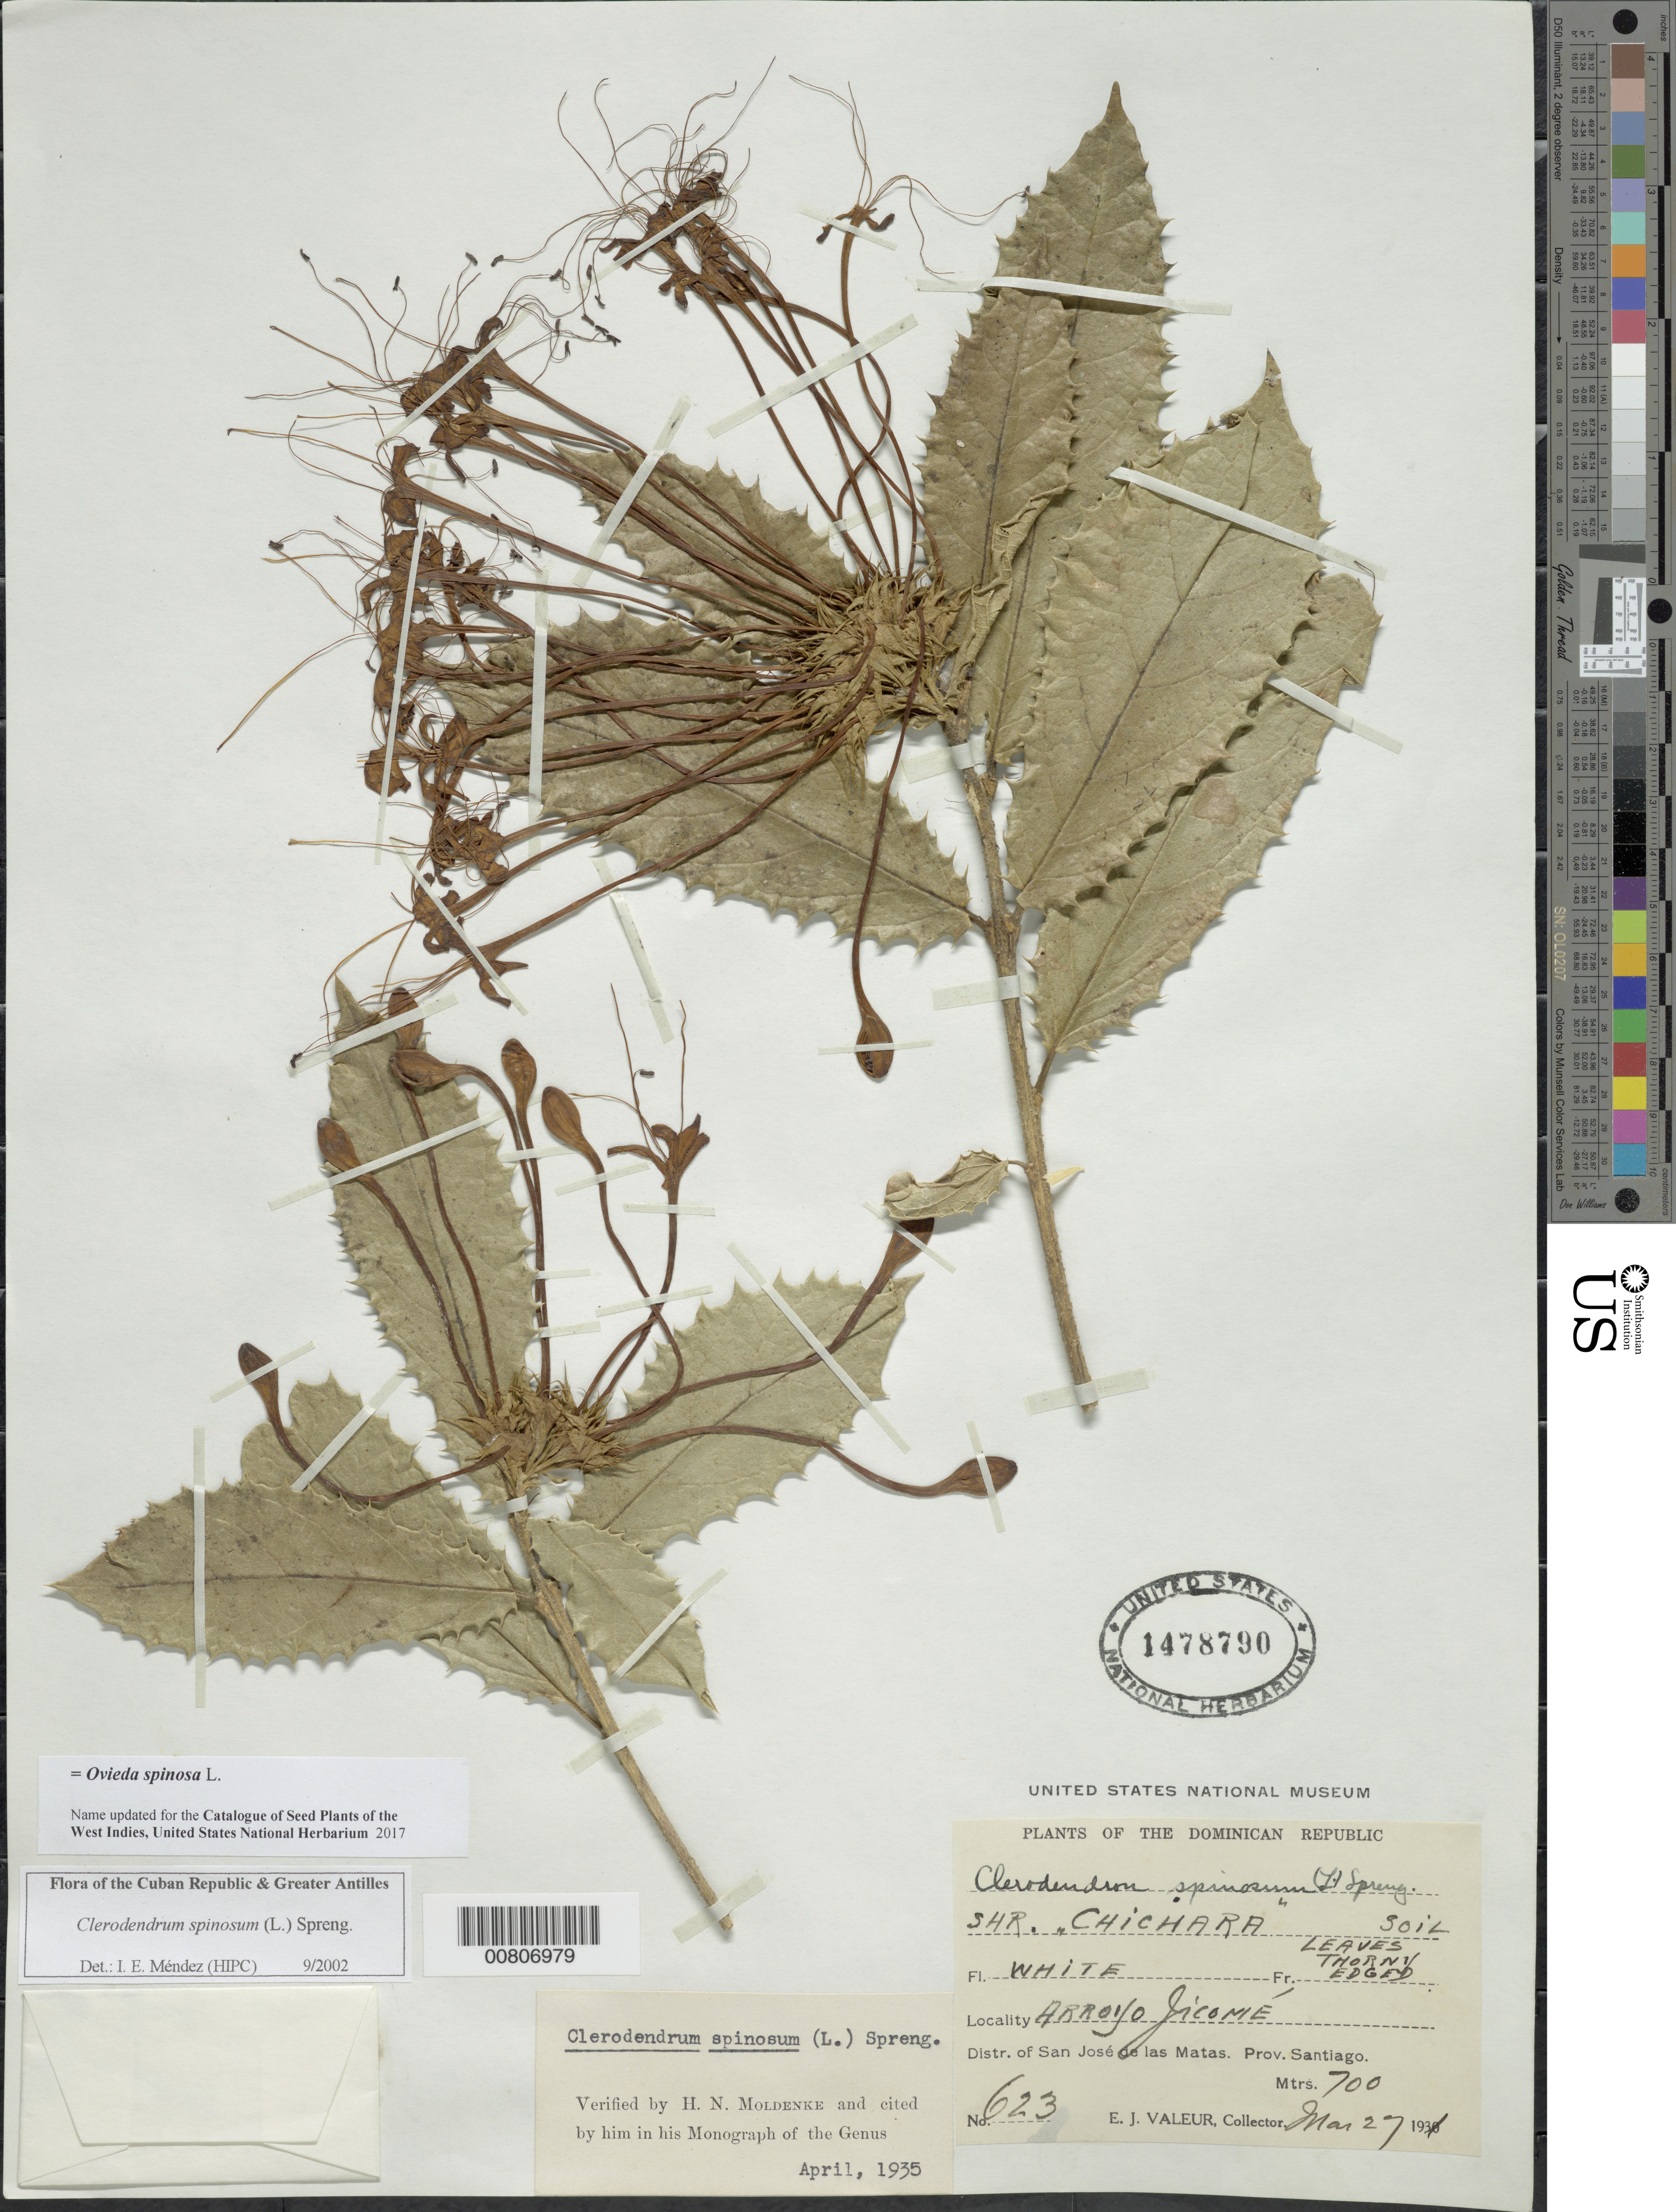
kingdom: Plantae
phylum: Tracheophyta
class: Magnoliopsida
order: Lamiales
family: Lamiaceae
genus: Ovieda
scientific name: Ovieda spinosa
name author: Sw.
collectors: E. Valeur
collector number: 623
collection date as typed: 27 Mar 1931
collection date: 1931-03-27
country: Dominican Republic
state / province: Santiago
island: Hispaniola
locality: Dist. San José de las Matas, Arroyo Jicomé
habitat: Soil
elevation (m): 700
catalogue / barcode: US 1478790